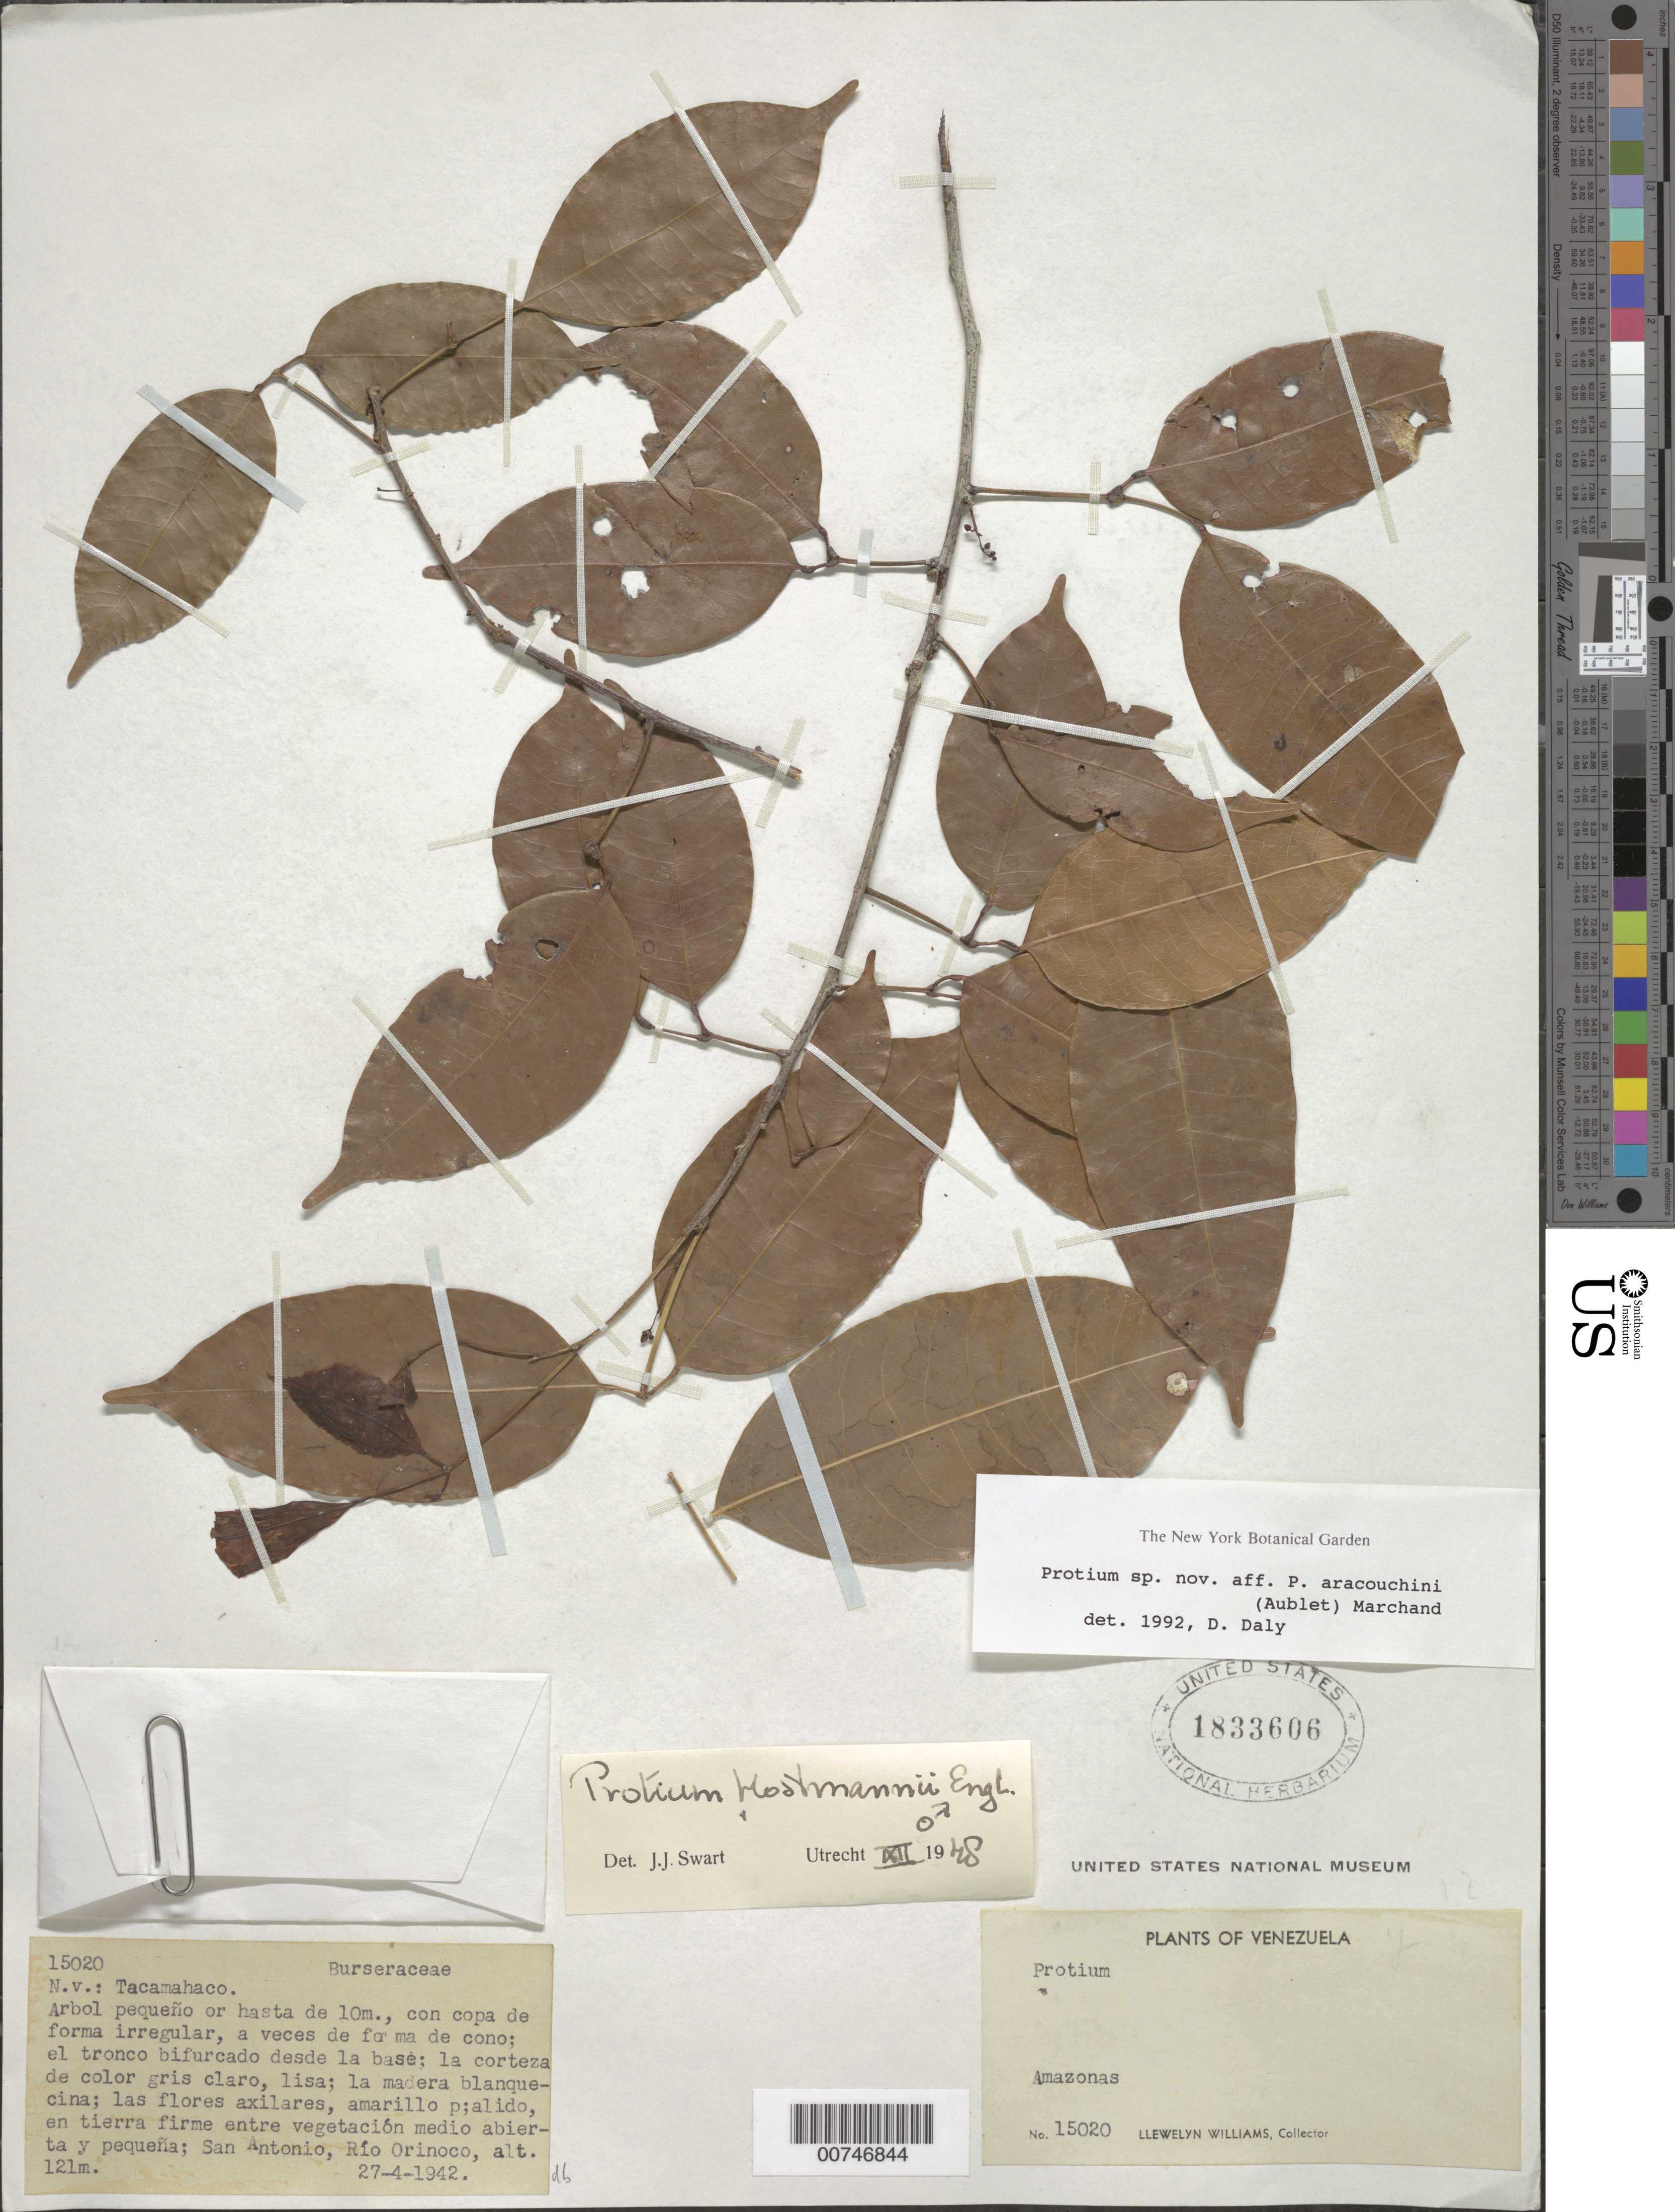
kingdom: Plantae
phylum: Tracheophyta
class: Magnoliopsida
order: Sapindales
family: Burseraceae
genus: Protium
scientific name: Protium aracouchini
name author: (Aubl.) Marchand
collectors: Ll. Williams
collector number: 15020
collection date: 1942-04-27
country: Venezuela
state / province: Amazonas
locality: San Antonio, Río Orinoco.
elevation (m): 121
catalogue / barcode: US 1833606